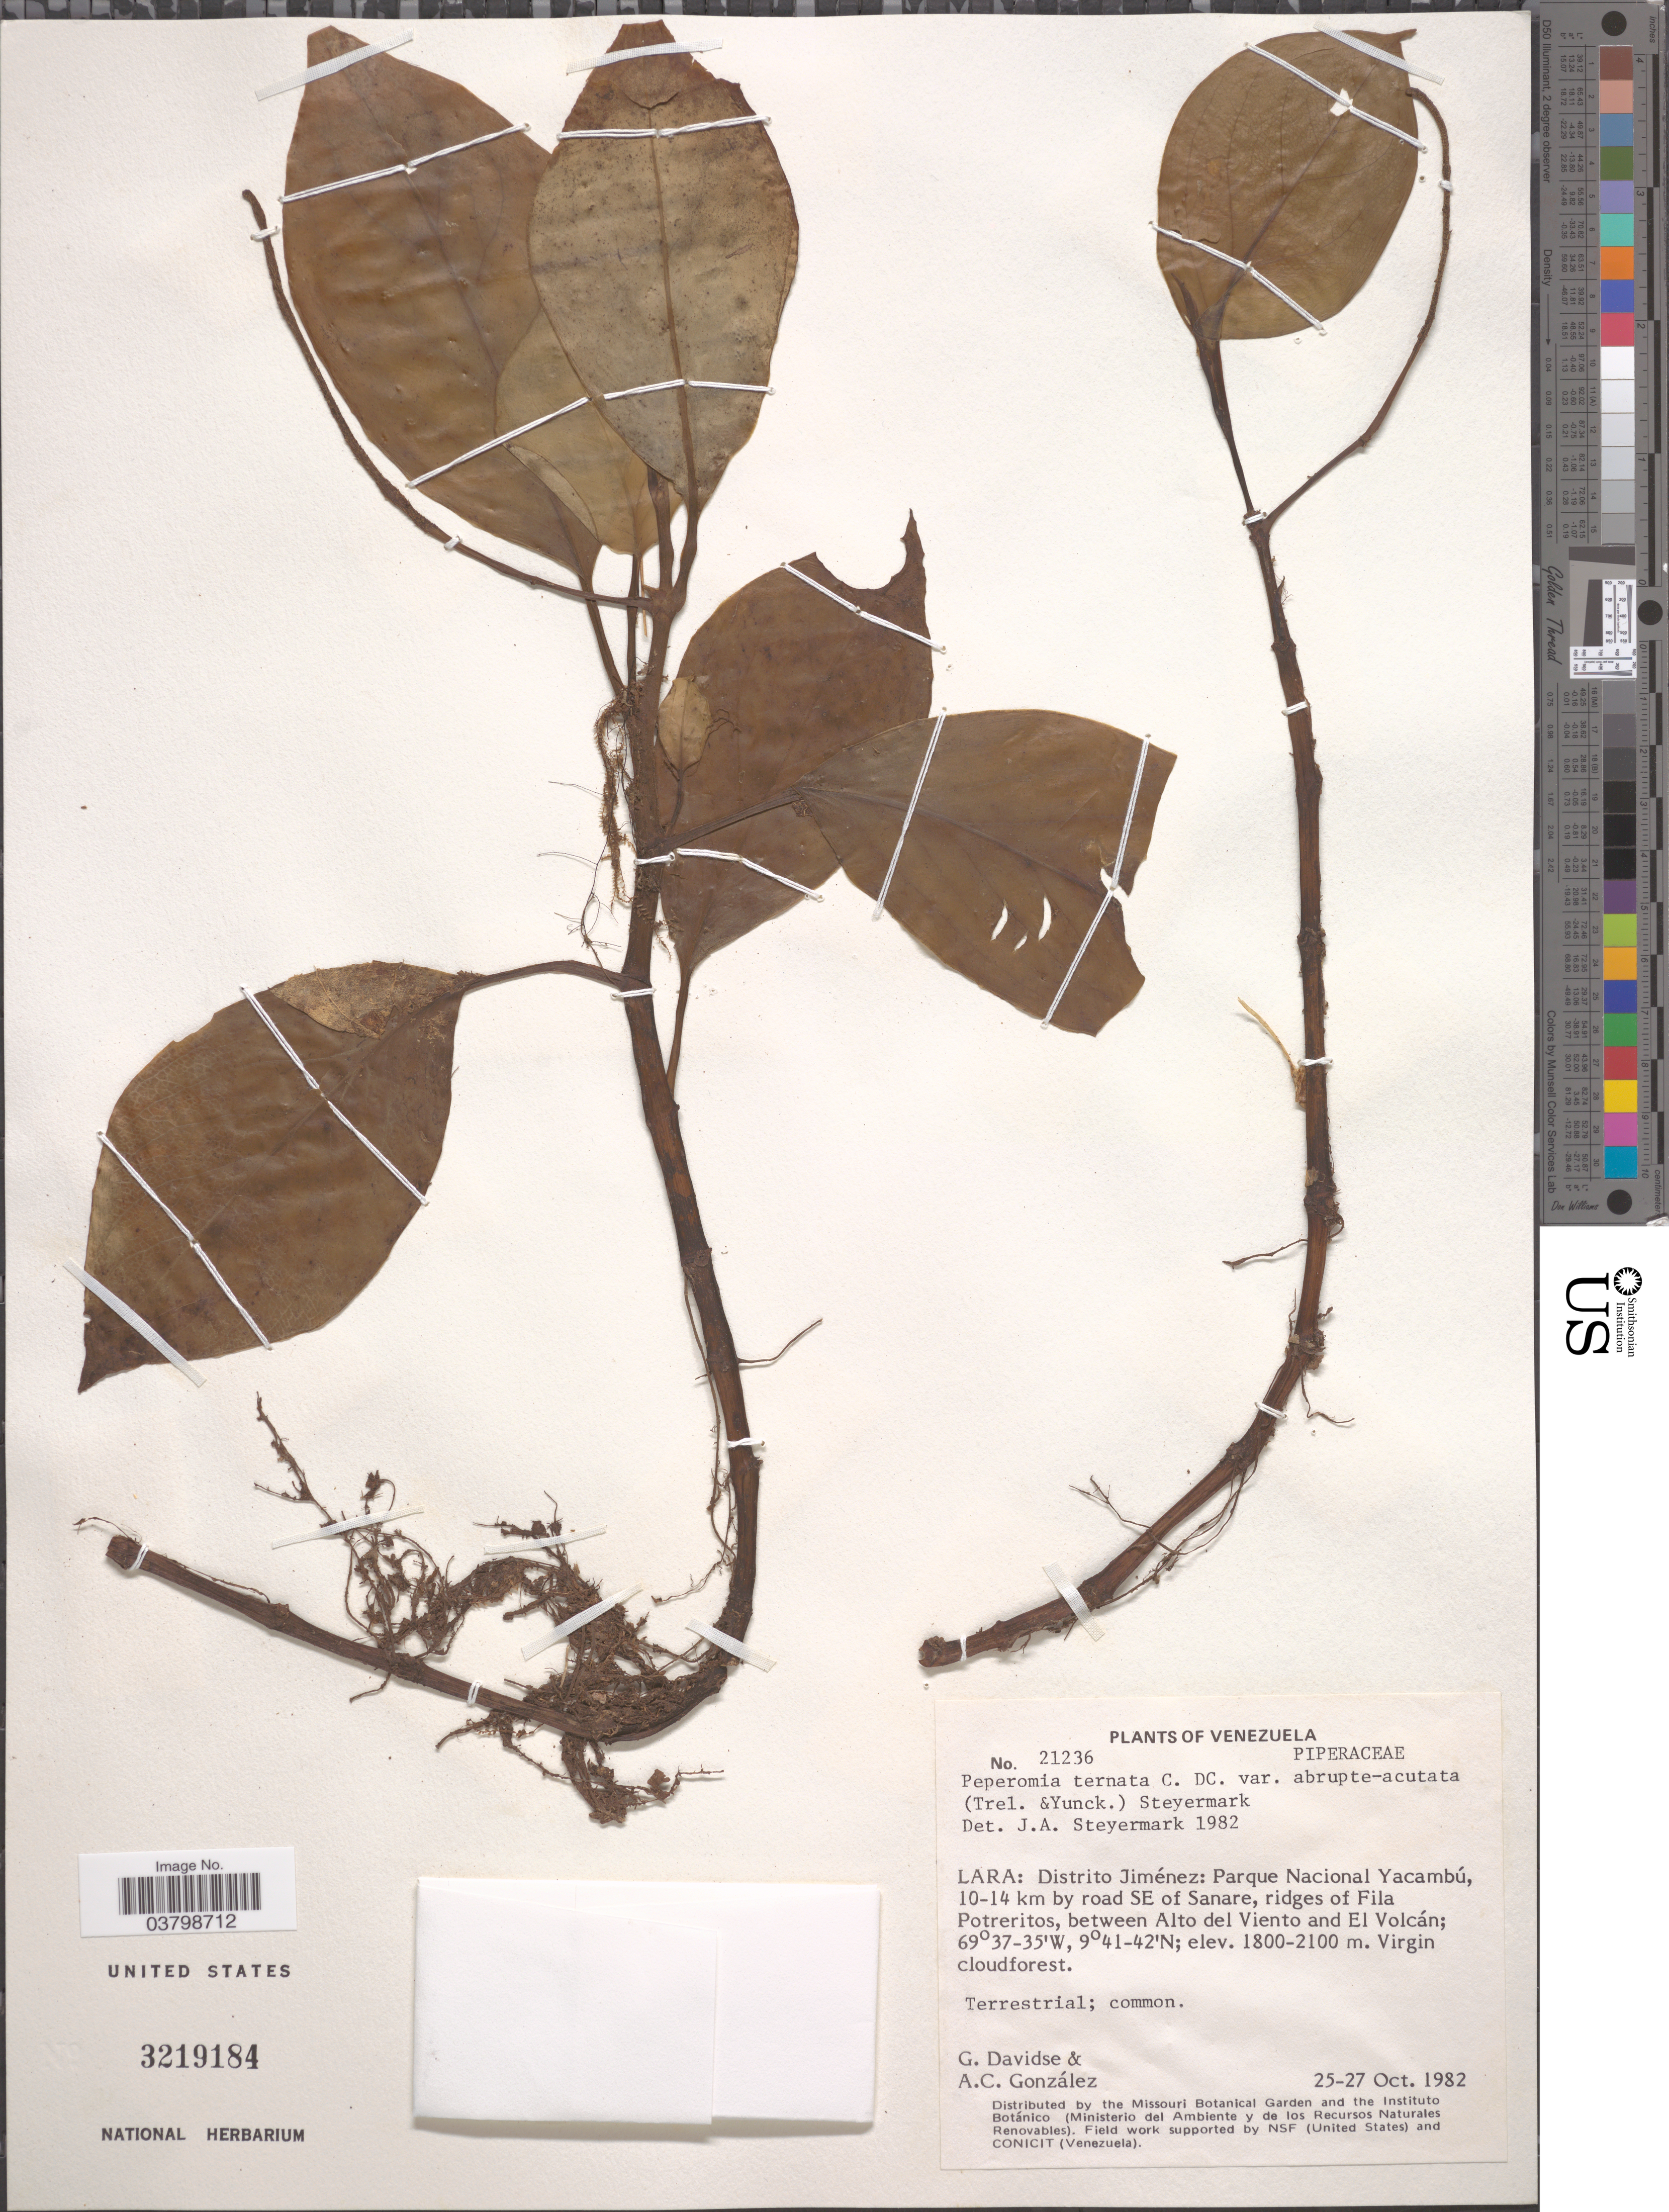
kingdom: Plantae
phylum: Tracheophyta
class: Magnoliopsida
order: Piperales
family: Piperaceae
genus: Peperomia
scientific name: Peperomia ternata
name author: C. DC.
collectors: G. Davidse & A. C. González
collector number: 21236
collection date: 1982-10-25/1982-10-27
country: Venezuela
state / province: Lara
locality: Distrito Jiménez: Parque Nacional Yacambú, 10-14 km by road SE of Sanare, ridges of Fila Potreritos, between Alto del Viento and El Volcán.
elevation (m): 1800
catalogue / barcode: US 3219184